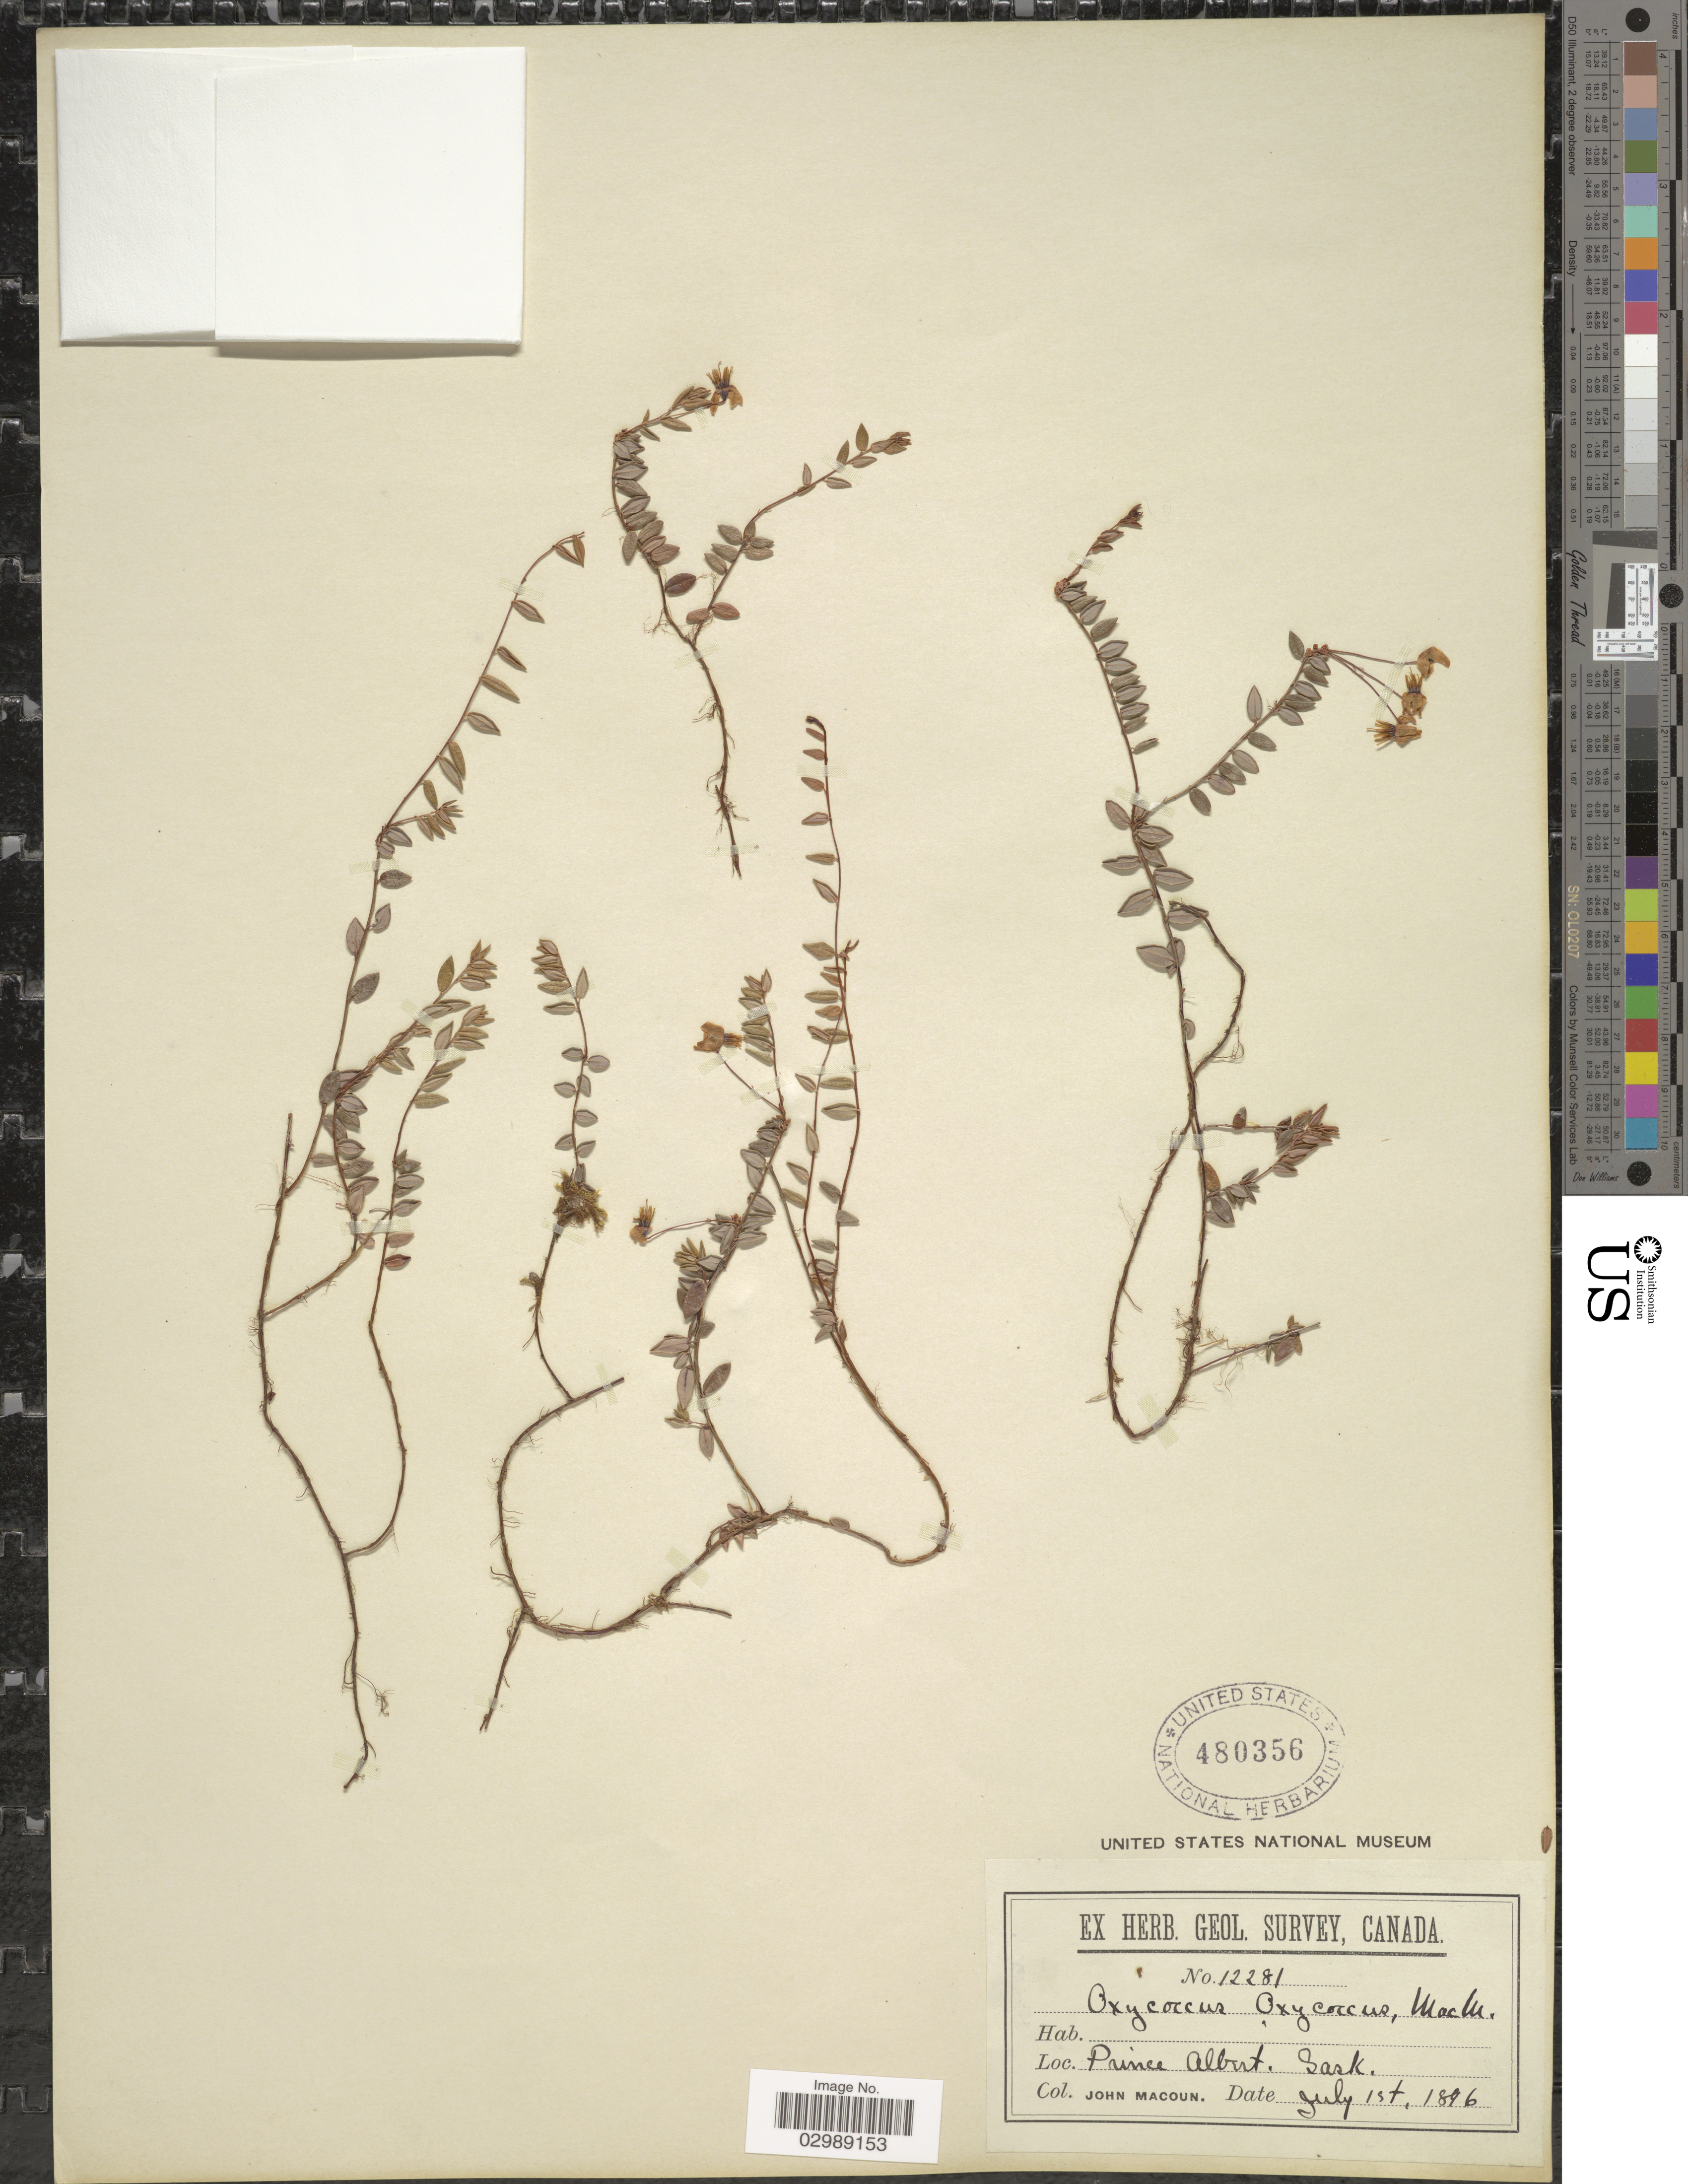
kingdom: Plantae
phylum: Tracheophyta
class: Magnoliopsida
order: Ericales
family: Ericaceae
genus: Vaccinium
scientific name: Vaccinium oxycoccos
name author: L.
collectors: J. Macoun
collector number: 12281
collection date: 1896-07-01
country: Canada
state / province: Saskatchewan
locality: Prince Albert.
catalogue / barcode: US 480356